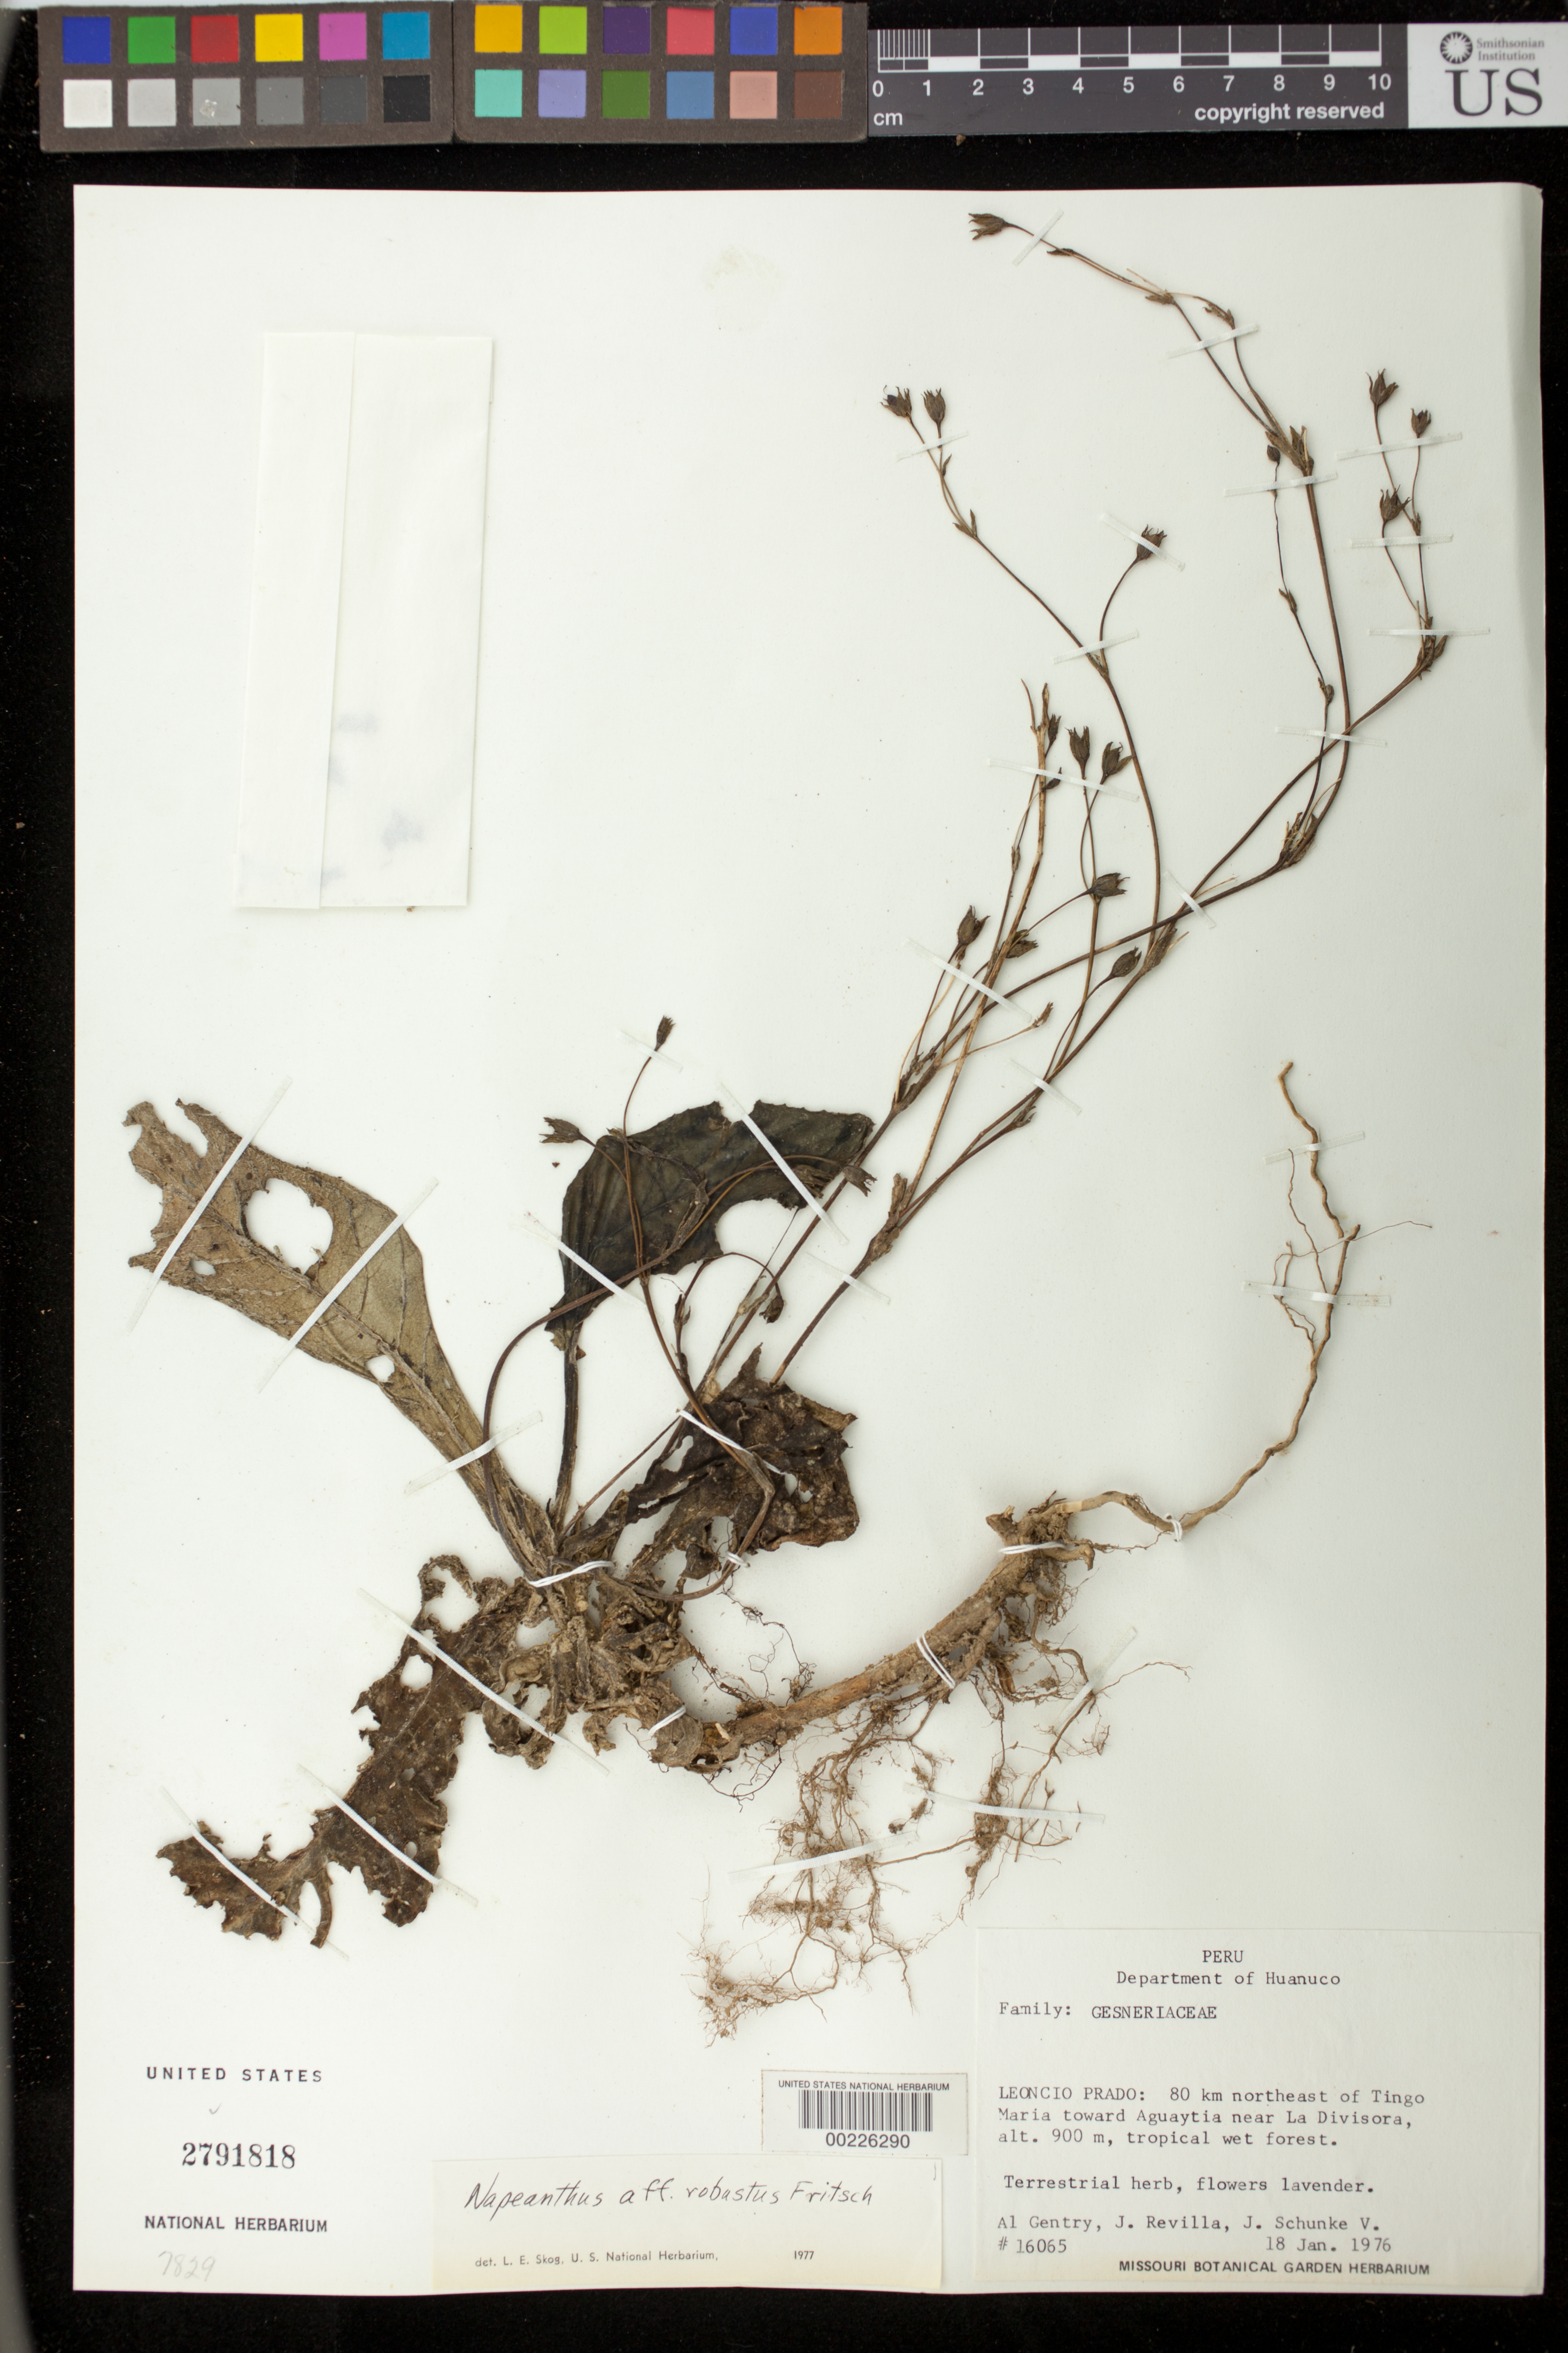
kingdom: Plantae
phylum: Tracheophyta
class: Magnoliopsida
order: Lamiales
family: Gesneriaceae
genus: Napeanthus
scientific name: Napeanthus robustus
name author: Fritsch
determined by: Skog, Laurence E.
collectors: A. H. Gentry, J. Revilla & J. Schunke Vigo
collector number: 16065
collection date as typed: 18 Jan 1976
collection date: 1976-01-18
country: Peru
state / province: Huánuco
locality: Prov. Leoncio Prado; 80 km NE of Tingo Maria toward Aguaytia near La divisora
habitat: Tropical wet forest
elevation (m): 900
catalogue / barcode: US 2791818